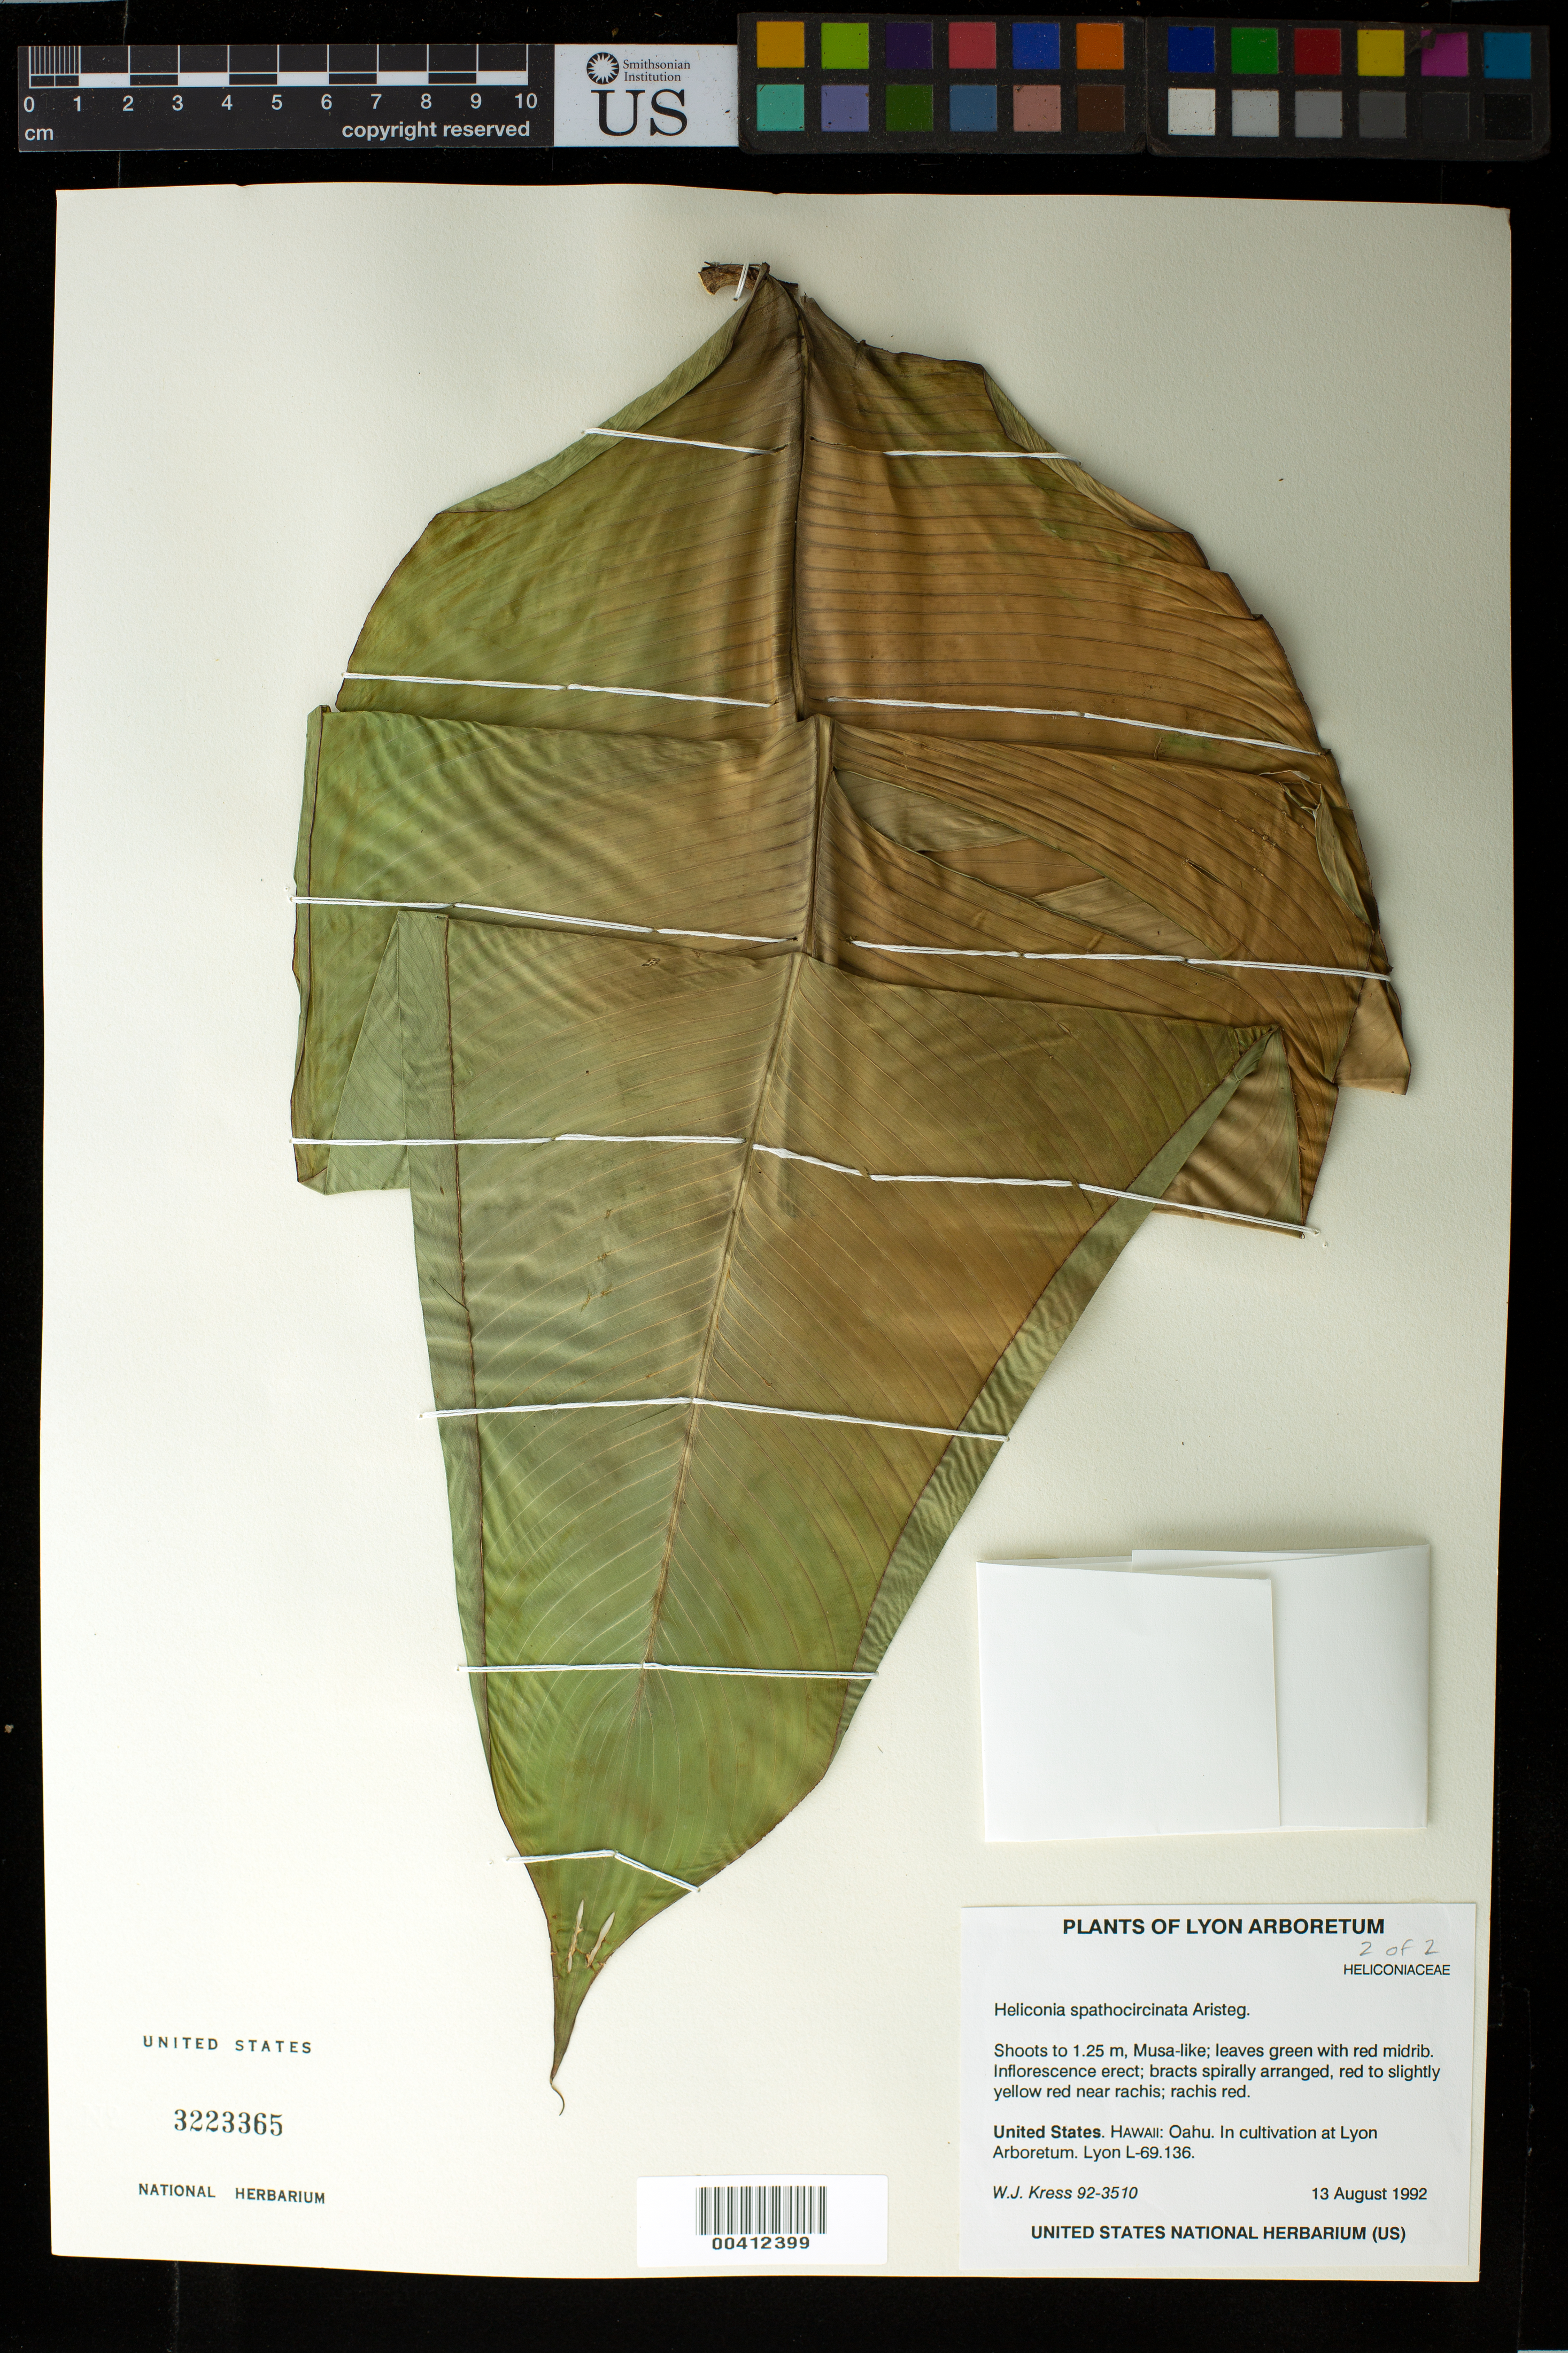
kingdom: Plantae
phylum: Tracheophyta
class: Liliopsida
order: Zingiberales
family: Heliconiaceae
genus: Heliconia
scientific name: Heliconia spathocircinata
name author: Aristeg.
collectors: W. J. Kress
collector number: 92-3510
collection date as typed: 13 Aug 1992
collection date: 1992-08-13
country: United States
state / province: Hawaii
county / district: Honolulu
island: Oahu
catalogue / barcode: US 3223365